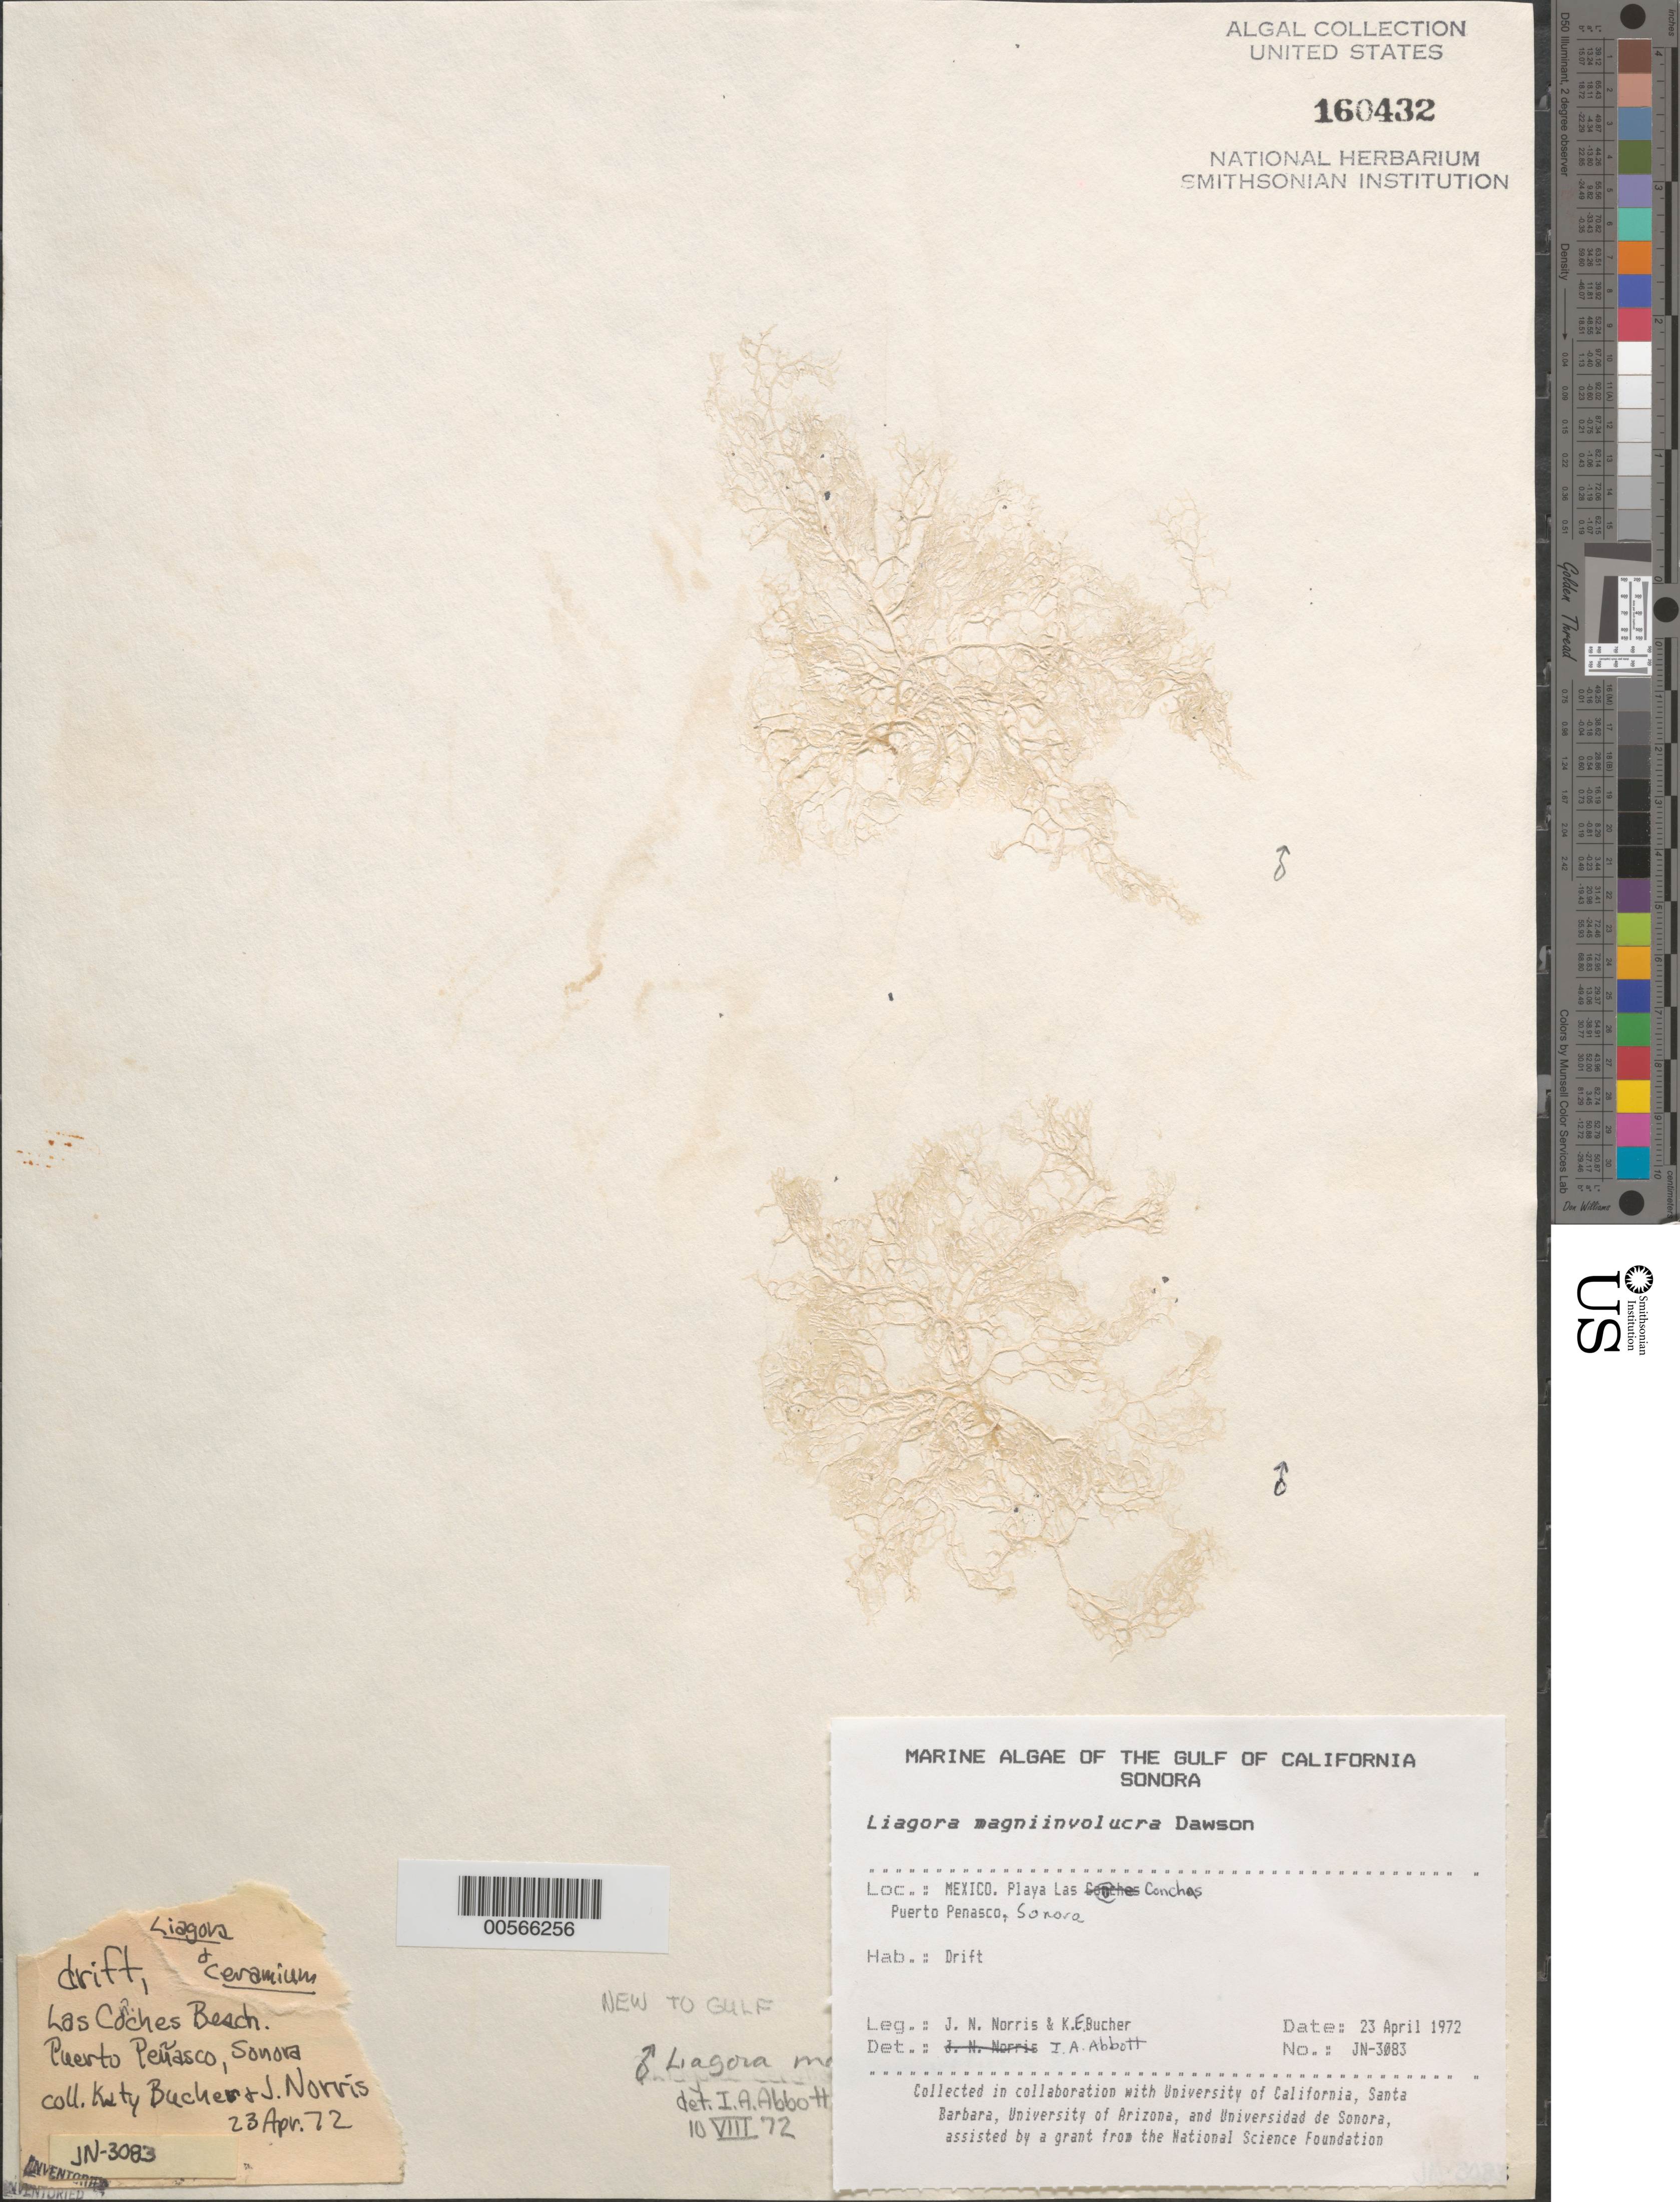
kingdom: Plantae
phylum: Rhodophyta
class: Florideophyceae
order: Nemaliales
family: Liagoraceae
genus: Liagora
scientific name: Liagora magniinvolucra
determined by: Abbott, Isabella A.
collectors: J. N. Norris & K. E. Bucher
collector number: JN-3083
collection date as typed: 23 Apr 1972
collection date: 1972-04-23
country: Mexico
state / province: Sonora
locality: Playa Las Conches, Puerto Penasco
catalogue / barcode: US 160432